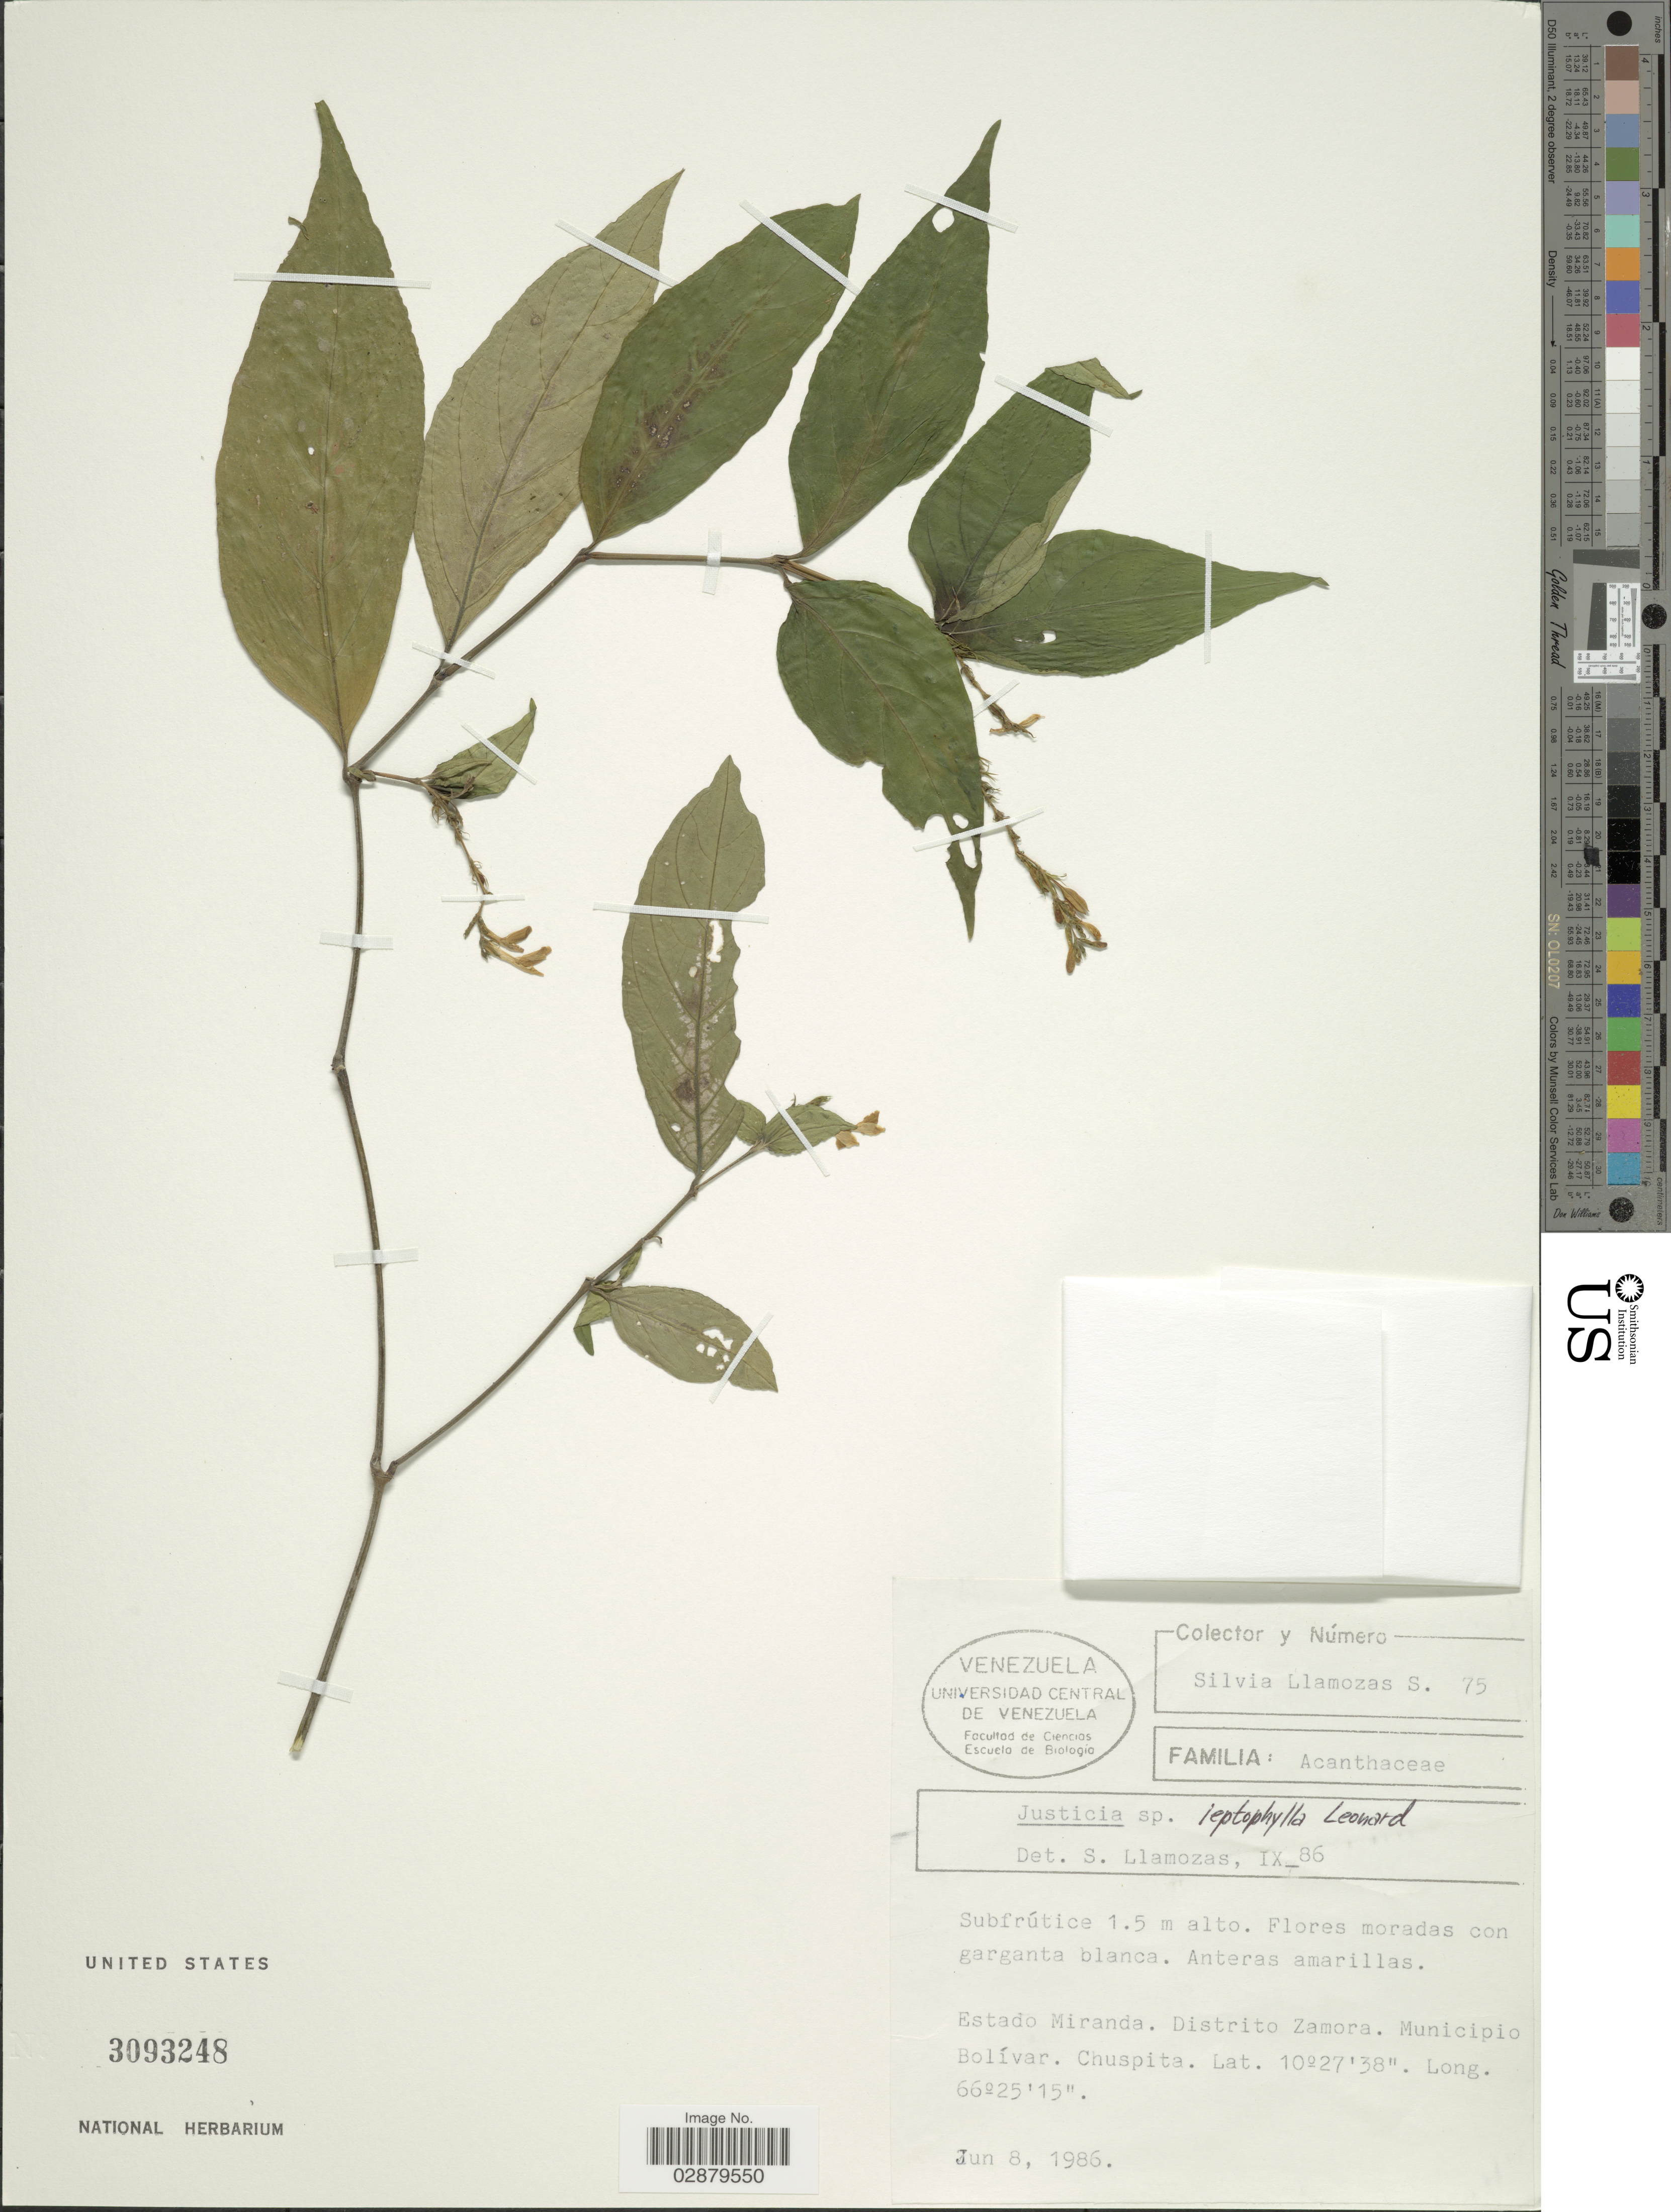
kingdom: Plantae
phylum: Tracheophyta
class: Magnoliopsida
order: Lamiales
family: Acanthaceae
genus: Justicia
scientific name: Justicia leptophylla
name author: Leonard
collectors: S. Llamozas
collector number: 75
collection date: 1986-06-08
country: Venezuela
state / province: Miranda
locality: Distrito Zamora. Municipio Bolívar. Chuspita.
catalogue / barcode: US 3093248